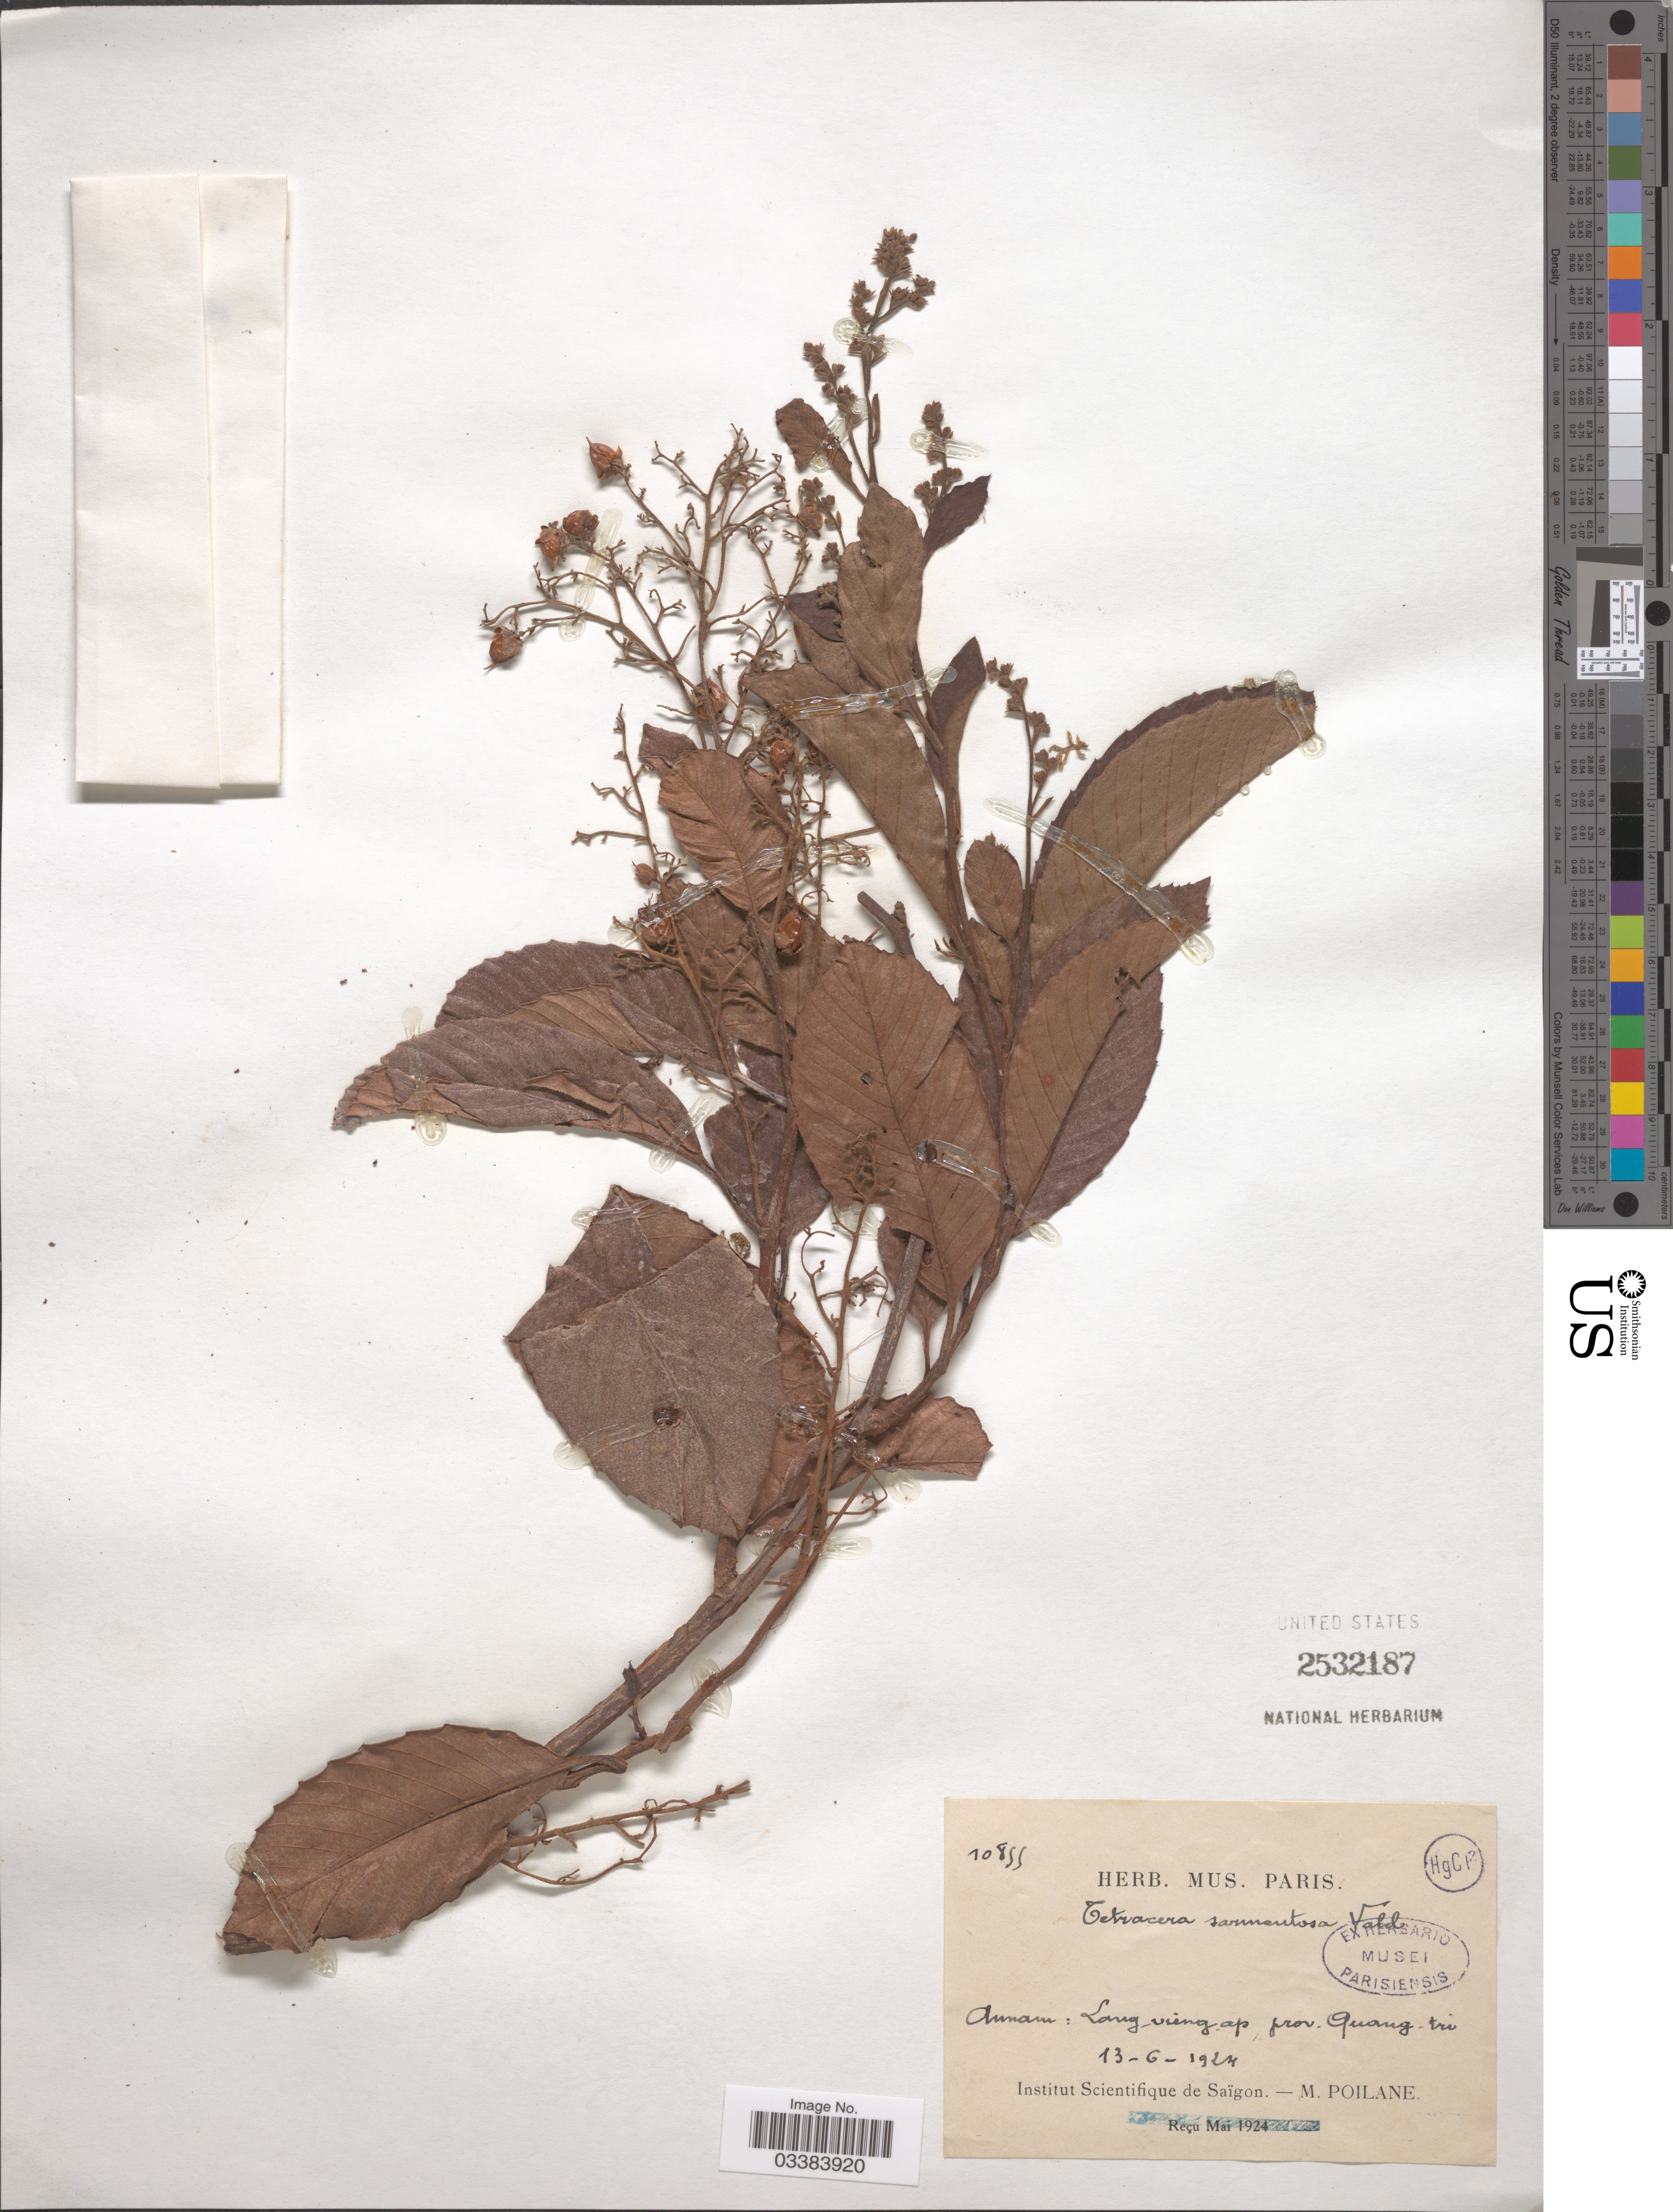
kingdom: Plantae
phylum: Tracheophyta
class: Magnoliopsida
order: Dilleniales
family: Dilleniaceae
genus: Tetracera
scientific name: Tetracera sarmentosa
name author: (L.) Vahl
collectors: M. Poilane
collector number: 10855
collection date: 1924-06-13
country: Vietnam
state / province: Quang Tri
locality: Annam: Lang-viengap [interpreted].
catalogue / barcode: US 2532187